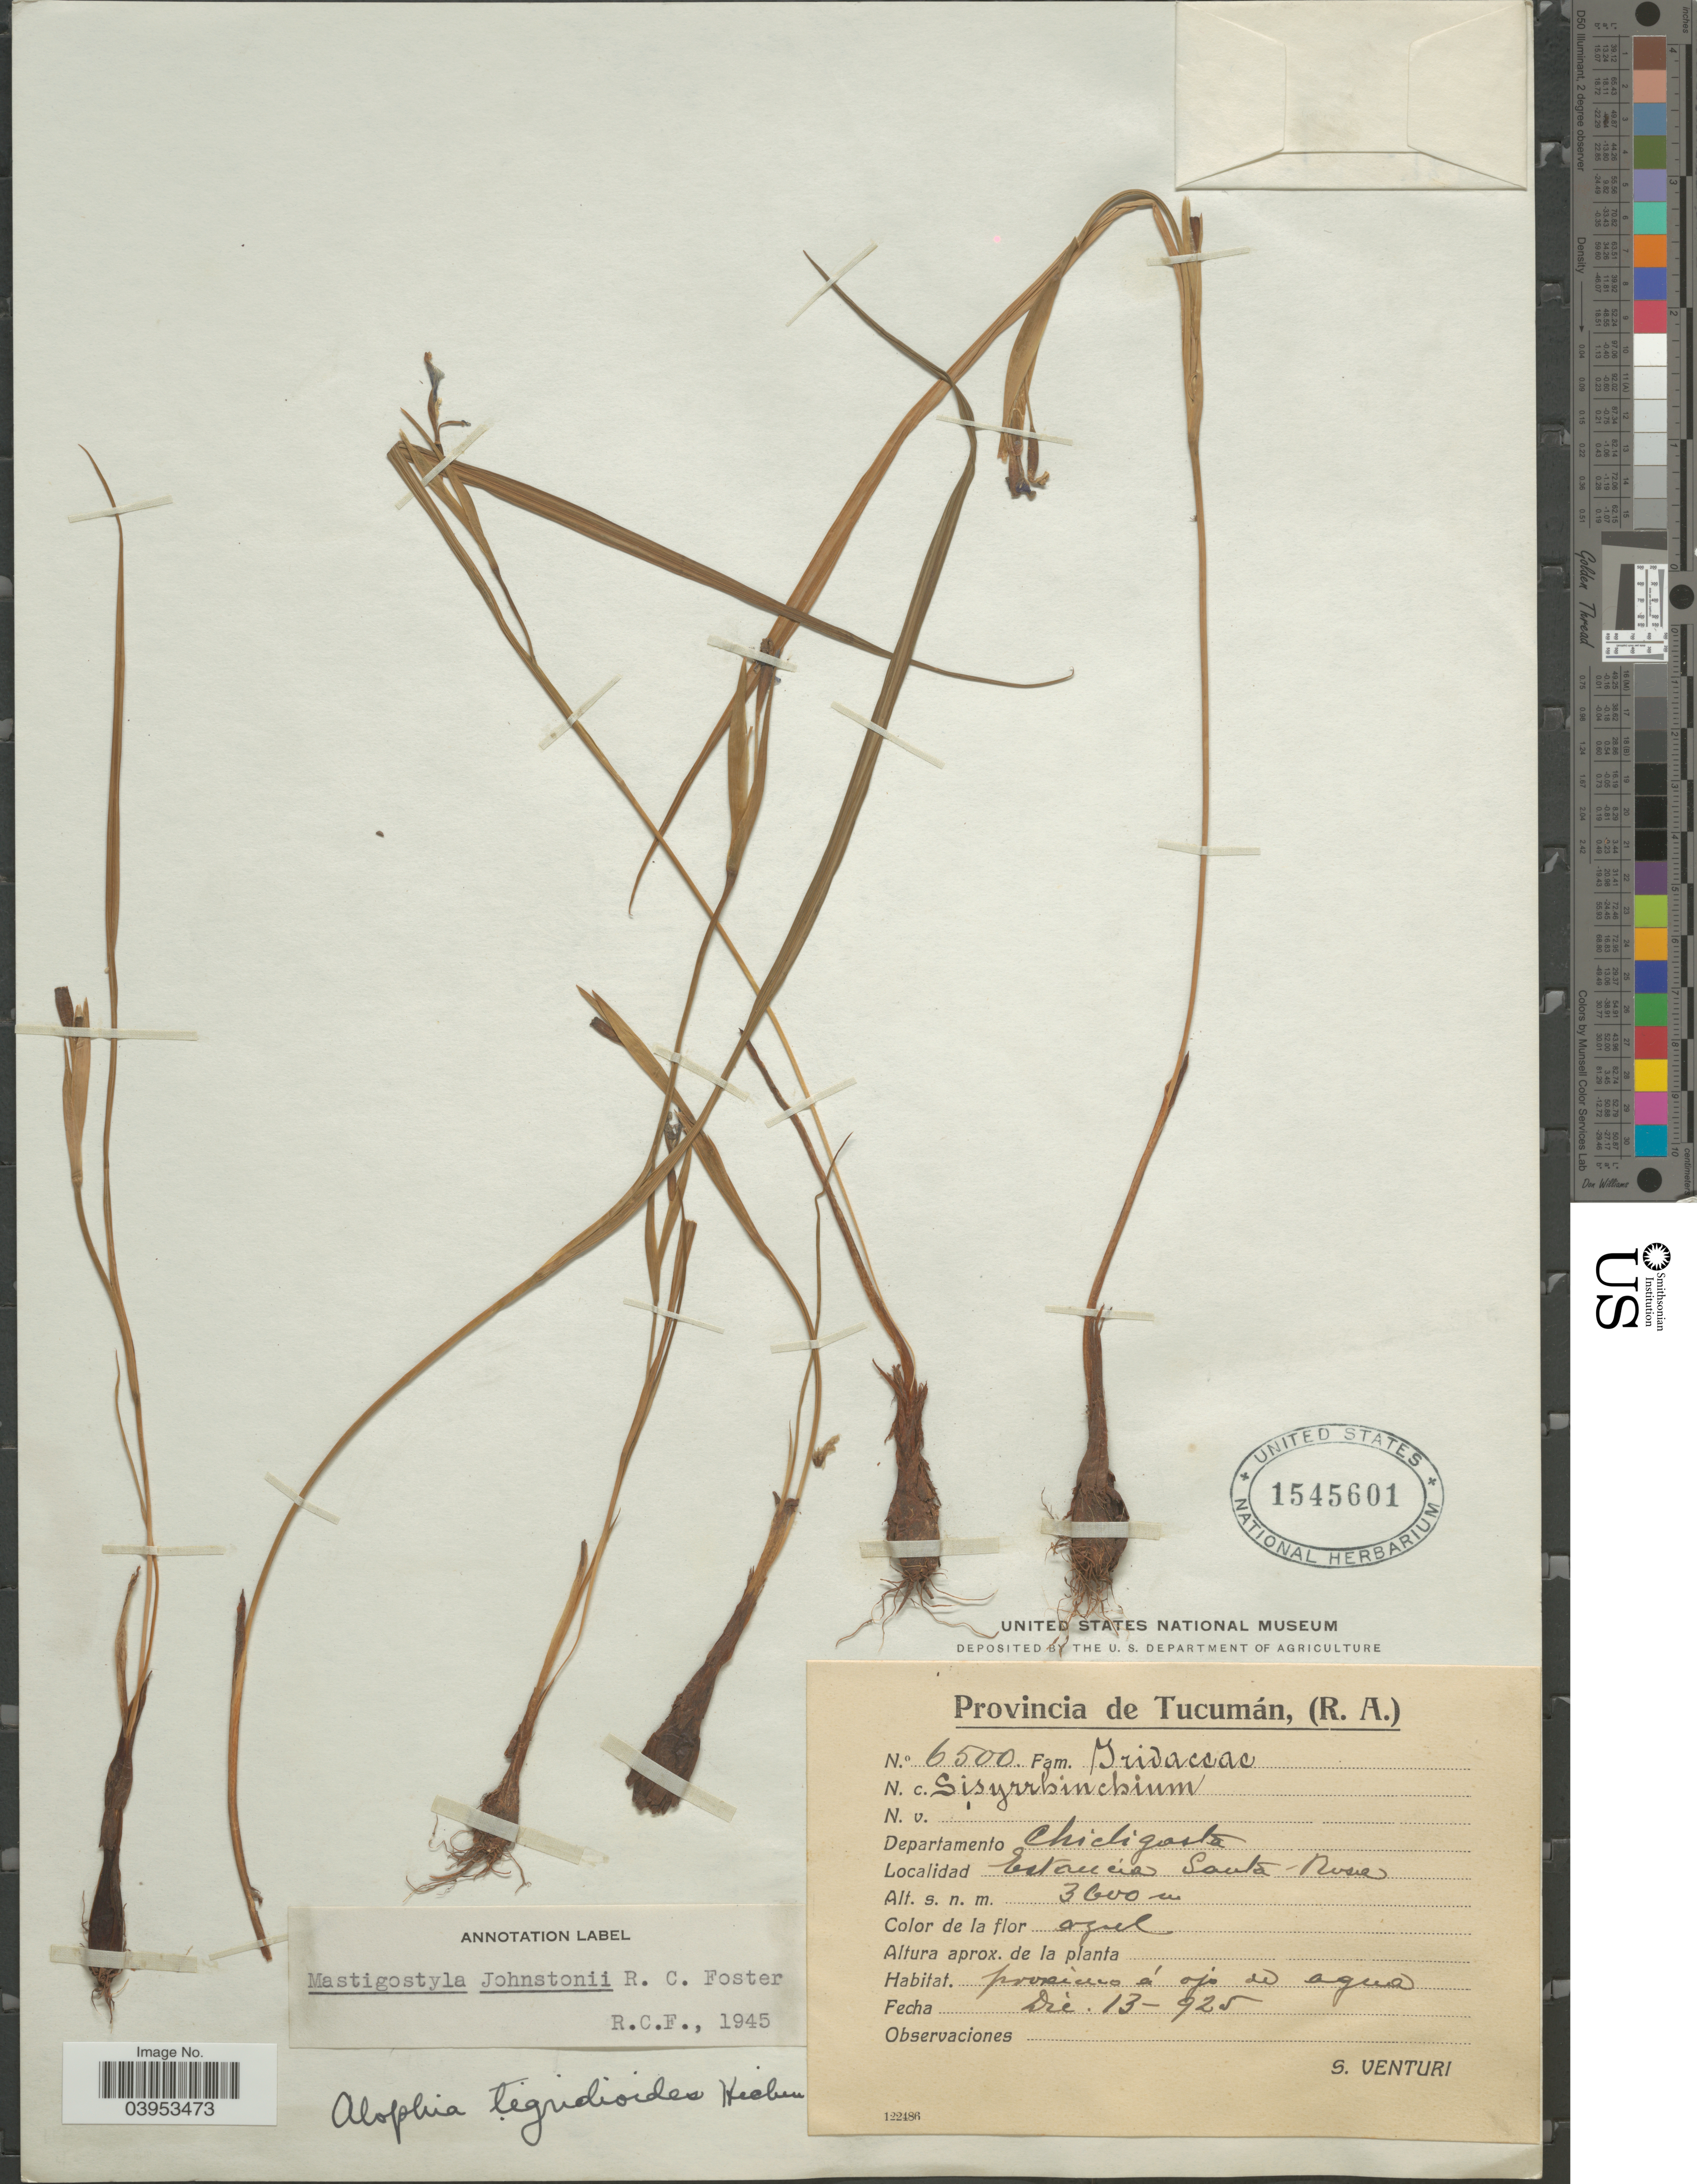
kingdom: Plantae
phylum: Tracheophyta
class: Liliopsida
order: Asparagales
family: Iridaceae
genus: Mastigostyla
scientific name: Mastigostyla johnstonii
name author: R.C. Foster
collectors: S. Venturi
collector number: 6500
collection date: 1925-12-13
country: Argentina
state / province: Tucuman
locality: Departamento Chicligasta. Estancia Santa Rosa.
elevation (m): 3600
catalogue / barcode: US 1545601